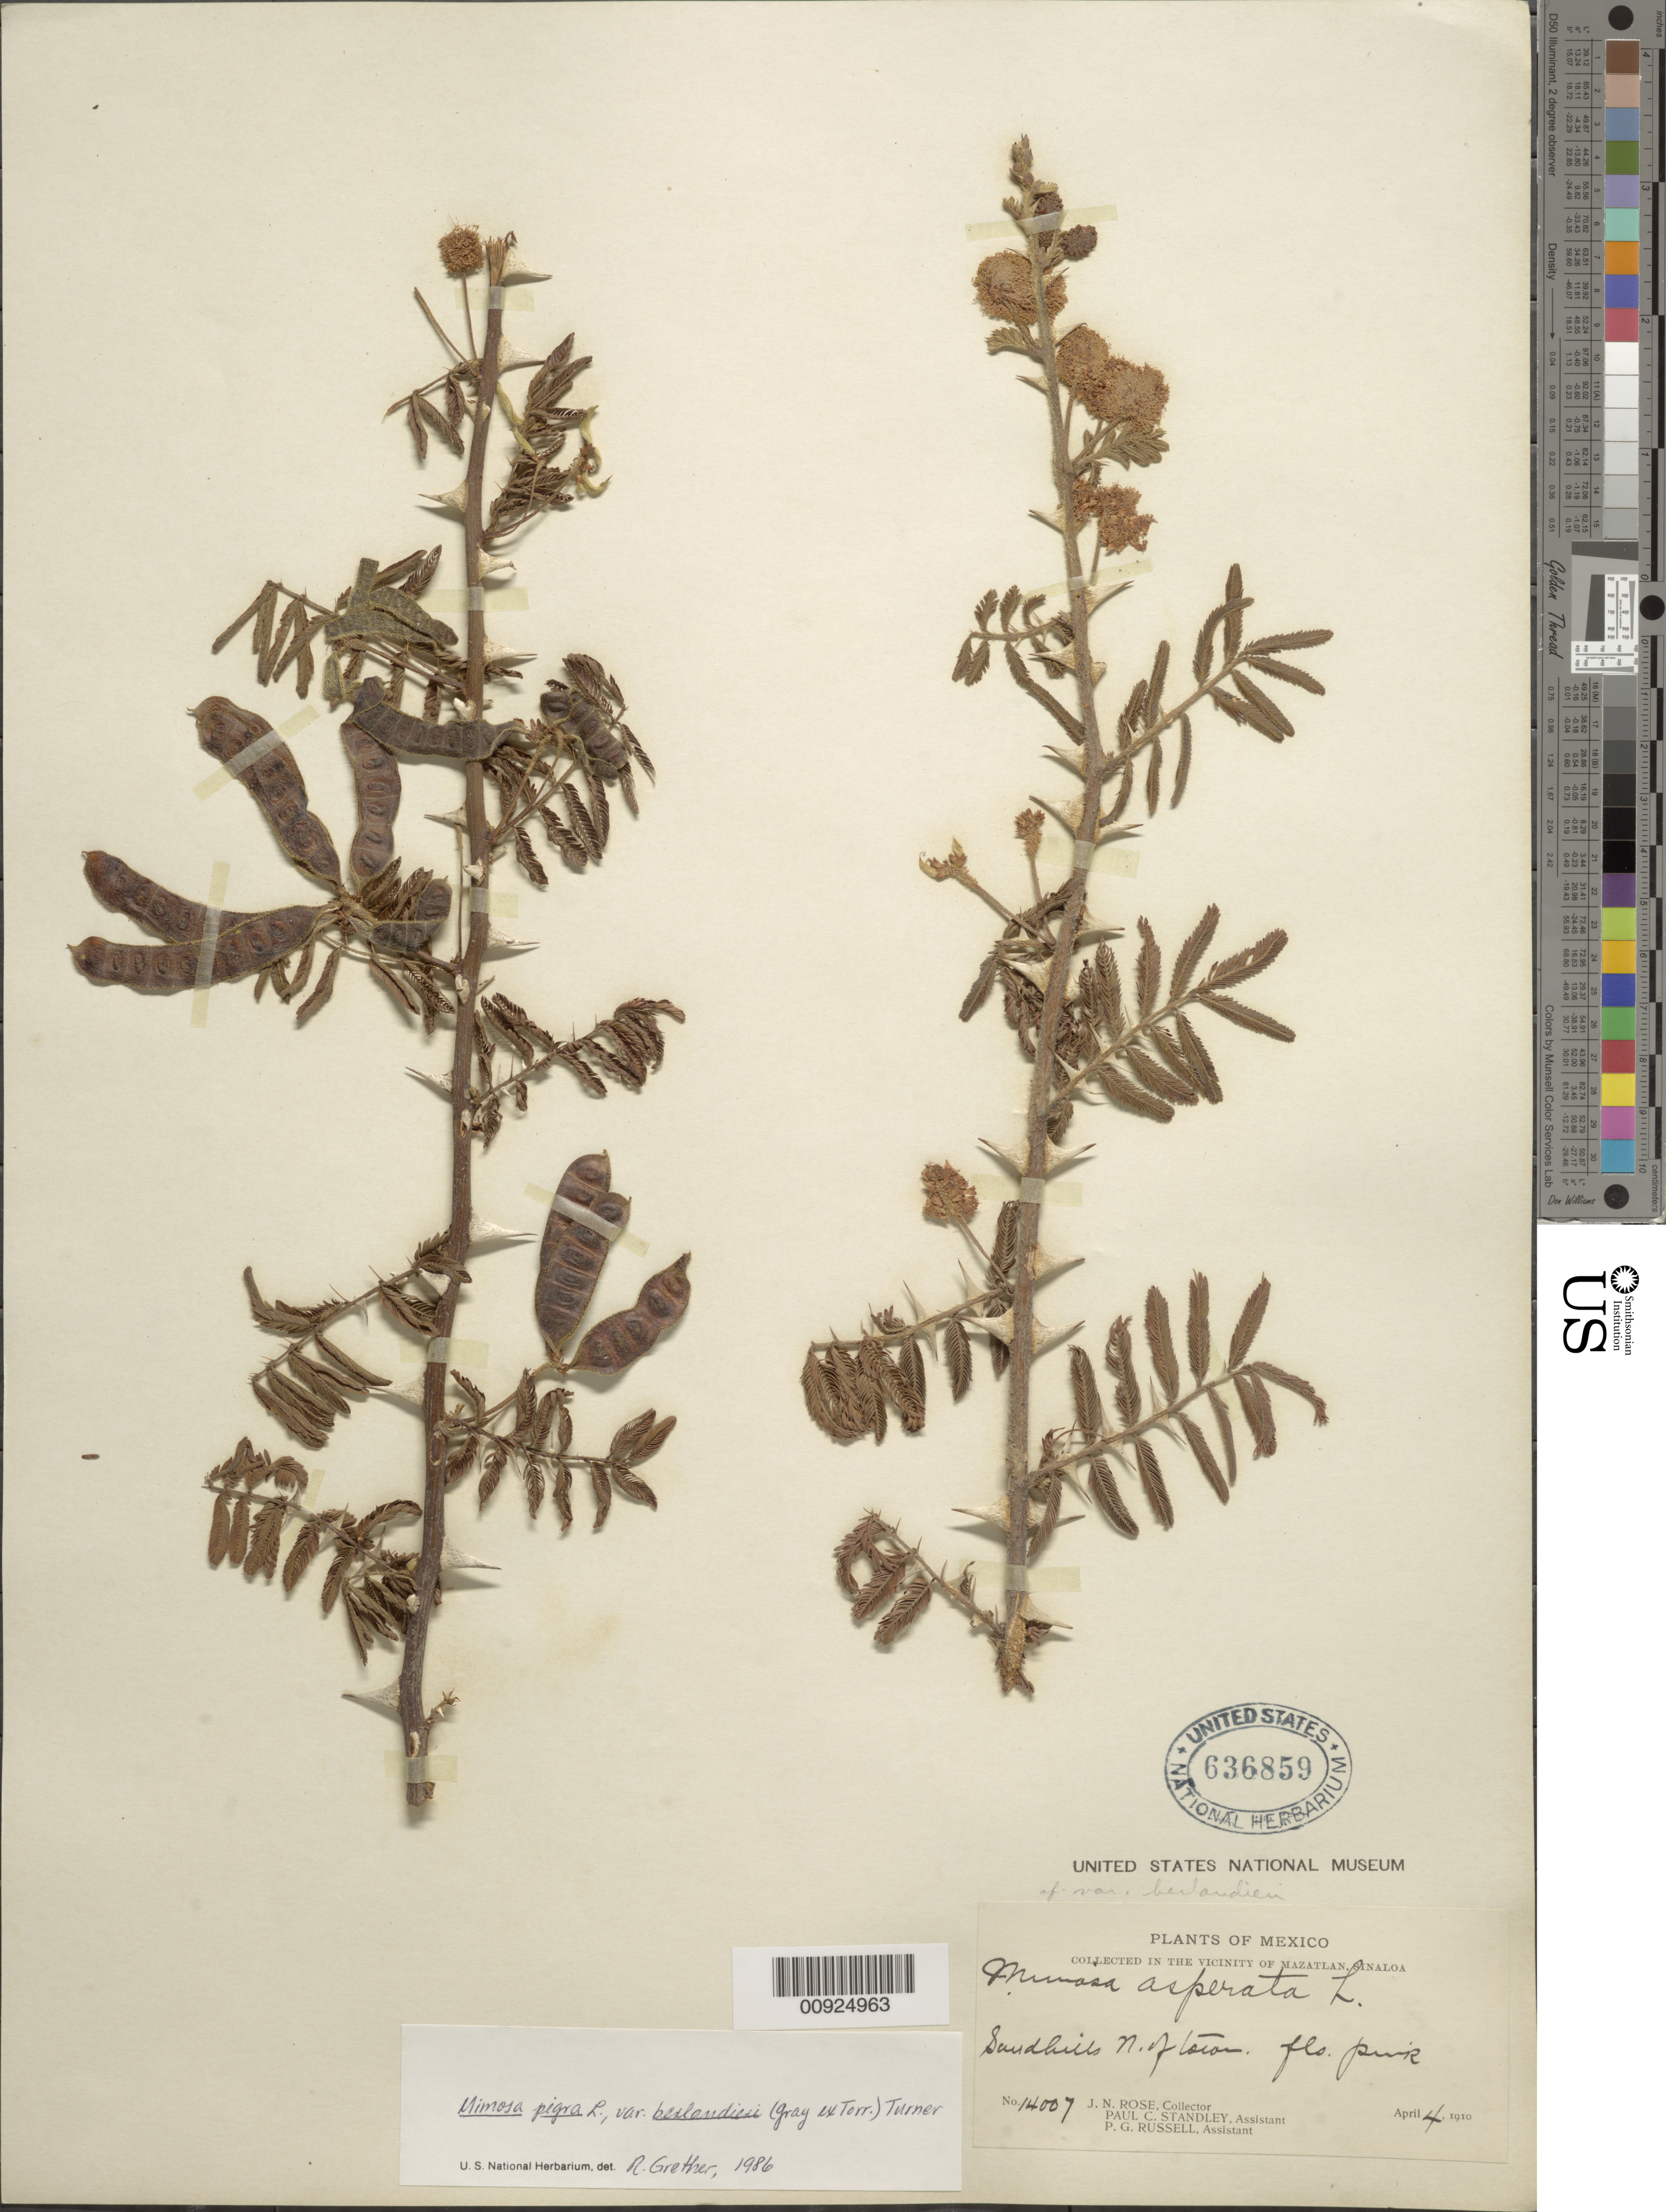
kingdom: Plantae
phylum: Tracheophyta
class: Magnoliopsida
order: Fabales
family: Fabaceae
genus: Mimosa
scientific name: Mimosa asperata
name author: L.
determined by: Strong, Mark T., (BOT), Smithsonian Institution - National Museum of Natural History (UNITED STATES)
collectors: J. N. Rose, P. C. Standley & P. G. Russell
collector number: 14007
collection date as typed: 04 Apr 1910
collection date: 1910-04-04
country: Mexico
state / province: Sinaloa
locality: In the vicinity of Mazatlán, Sinaloa. Sandhills N of town.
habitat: Sandhills.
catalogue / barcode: US 636859